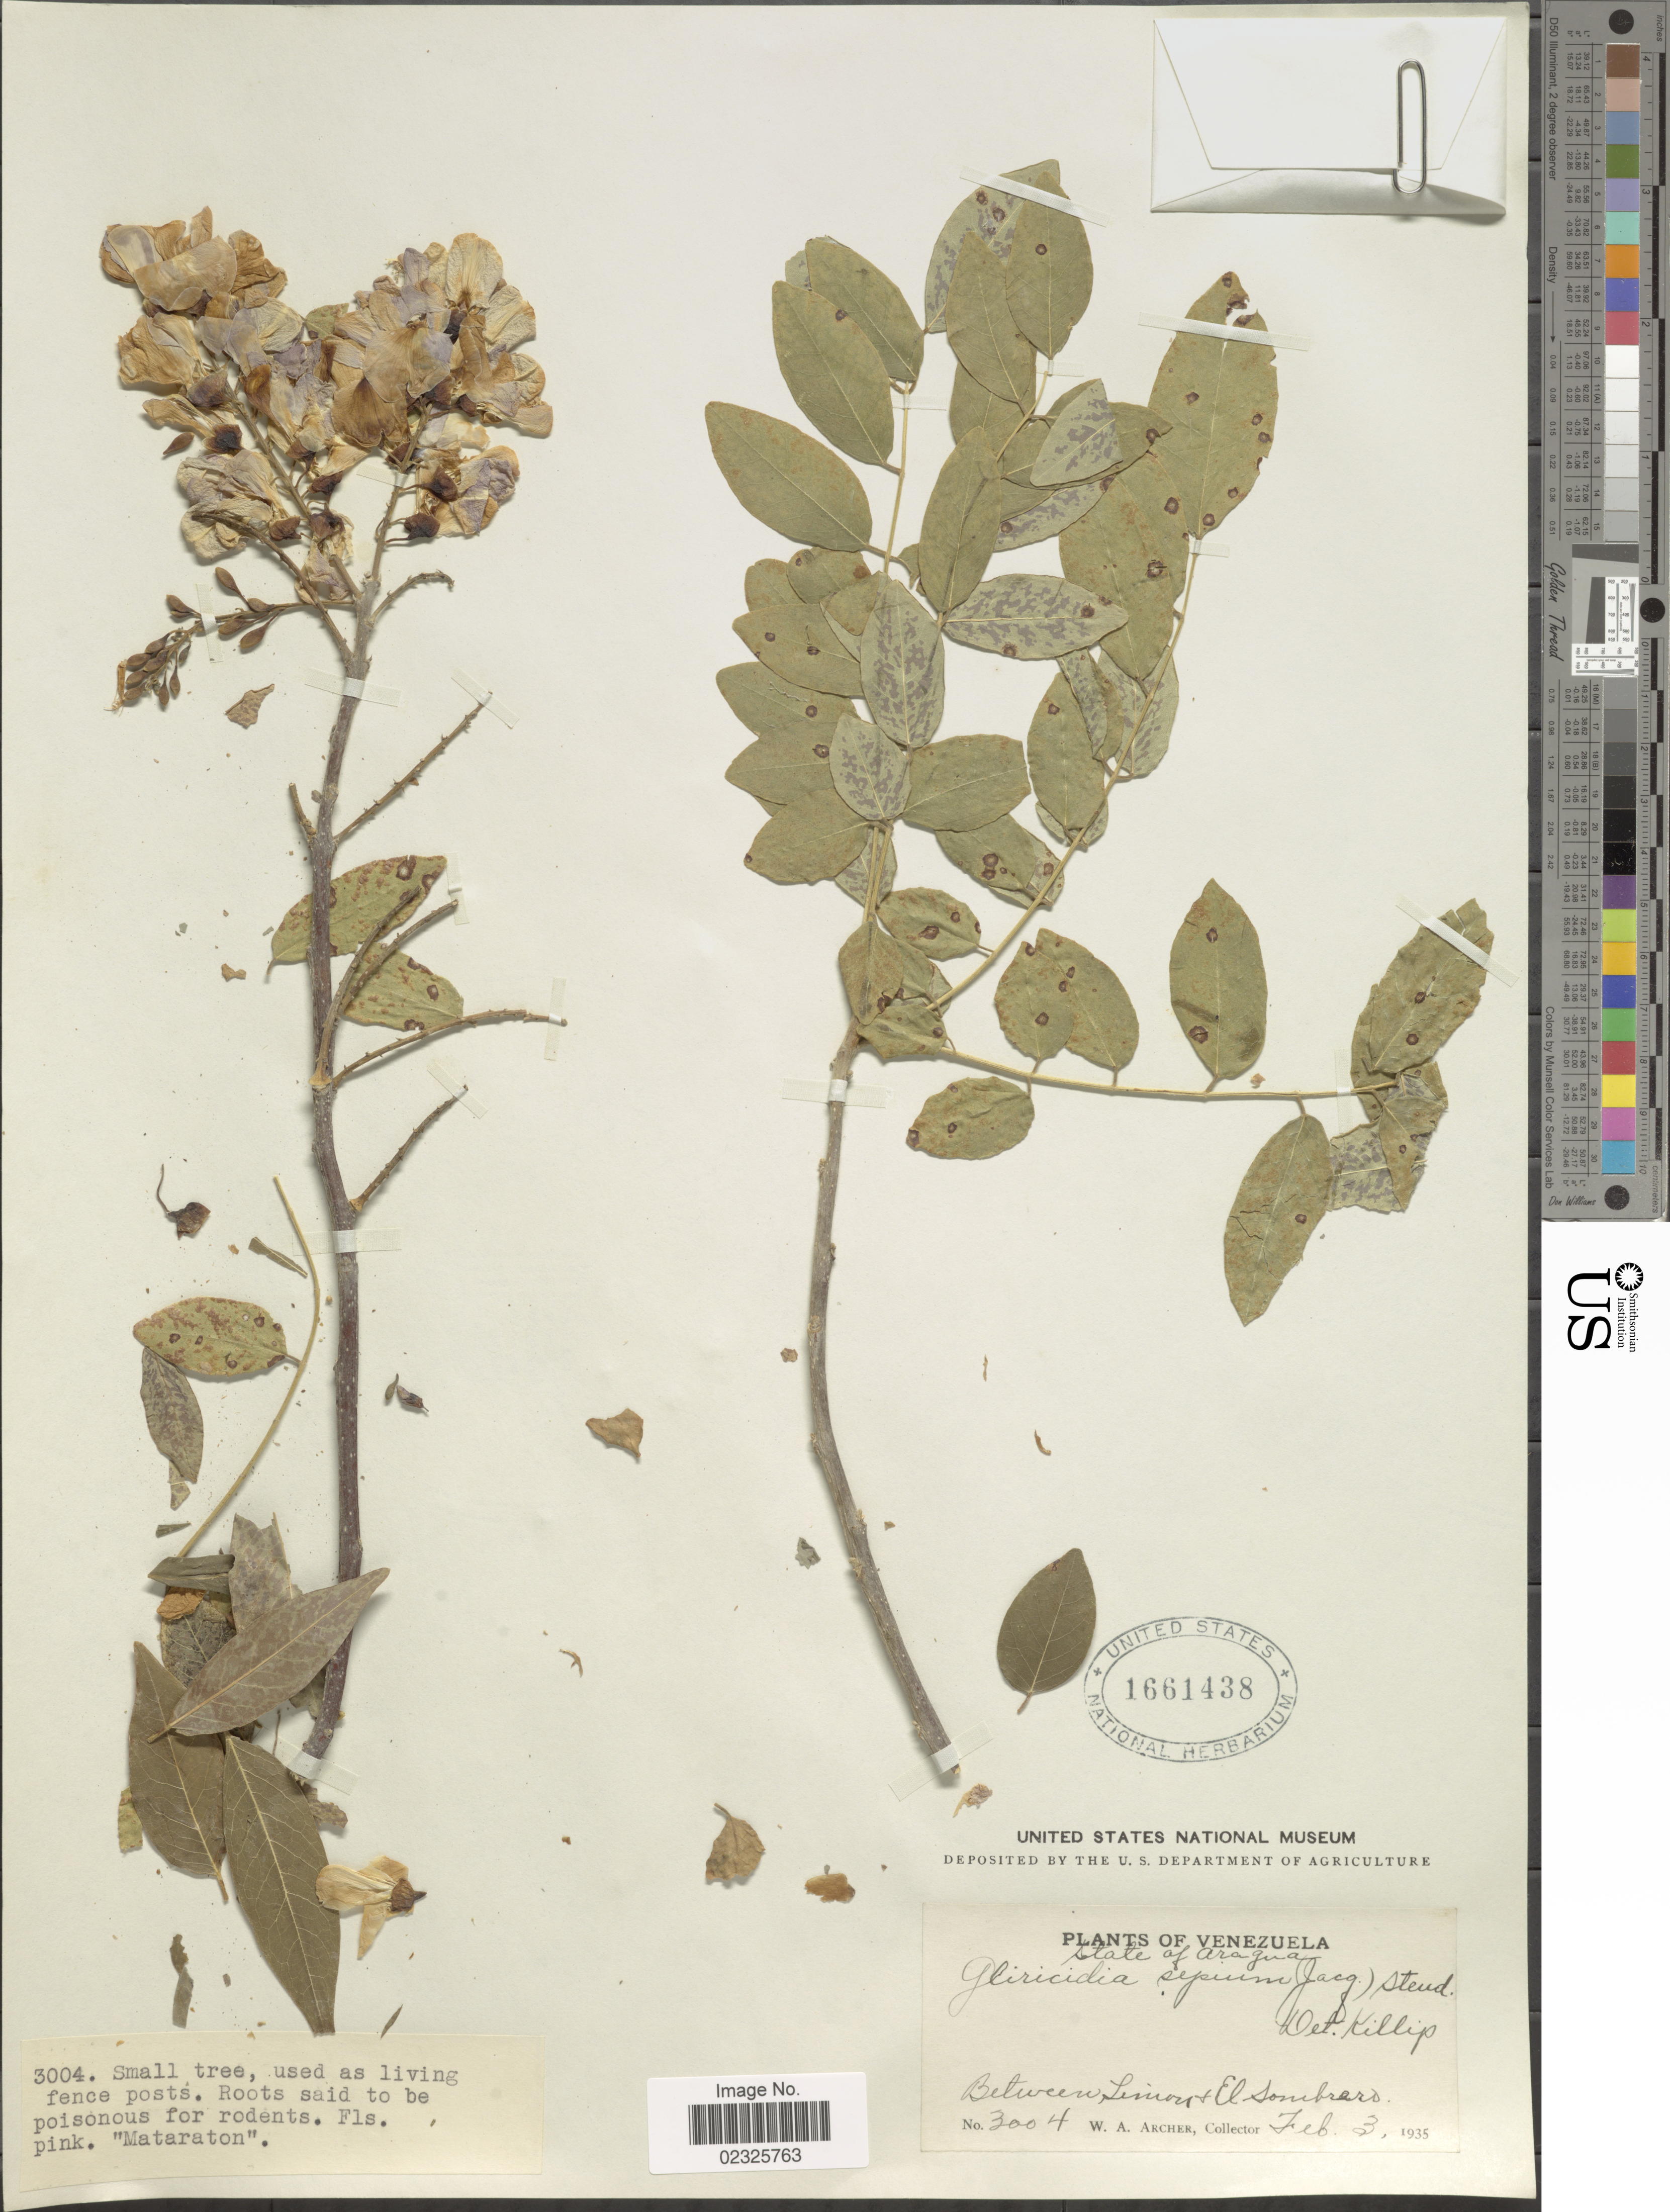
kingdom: Plantae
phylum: Tracheophyta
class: Magnoliopsida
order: Fabales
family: Fabaceae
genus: Gliricidia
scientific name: Gliricidia sepium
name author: (Jacq.) Kunth ex Walp.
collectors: W. A. Archer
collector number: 3004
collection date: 1935-02-03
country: Venezuela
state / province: Aragua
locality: State of Aragua, between Limon + El Sombrero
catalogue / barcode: US 1661438